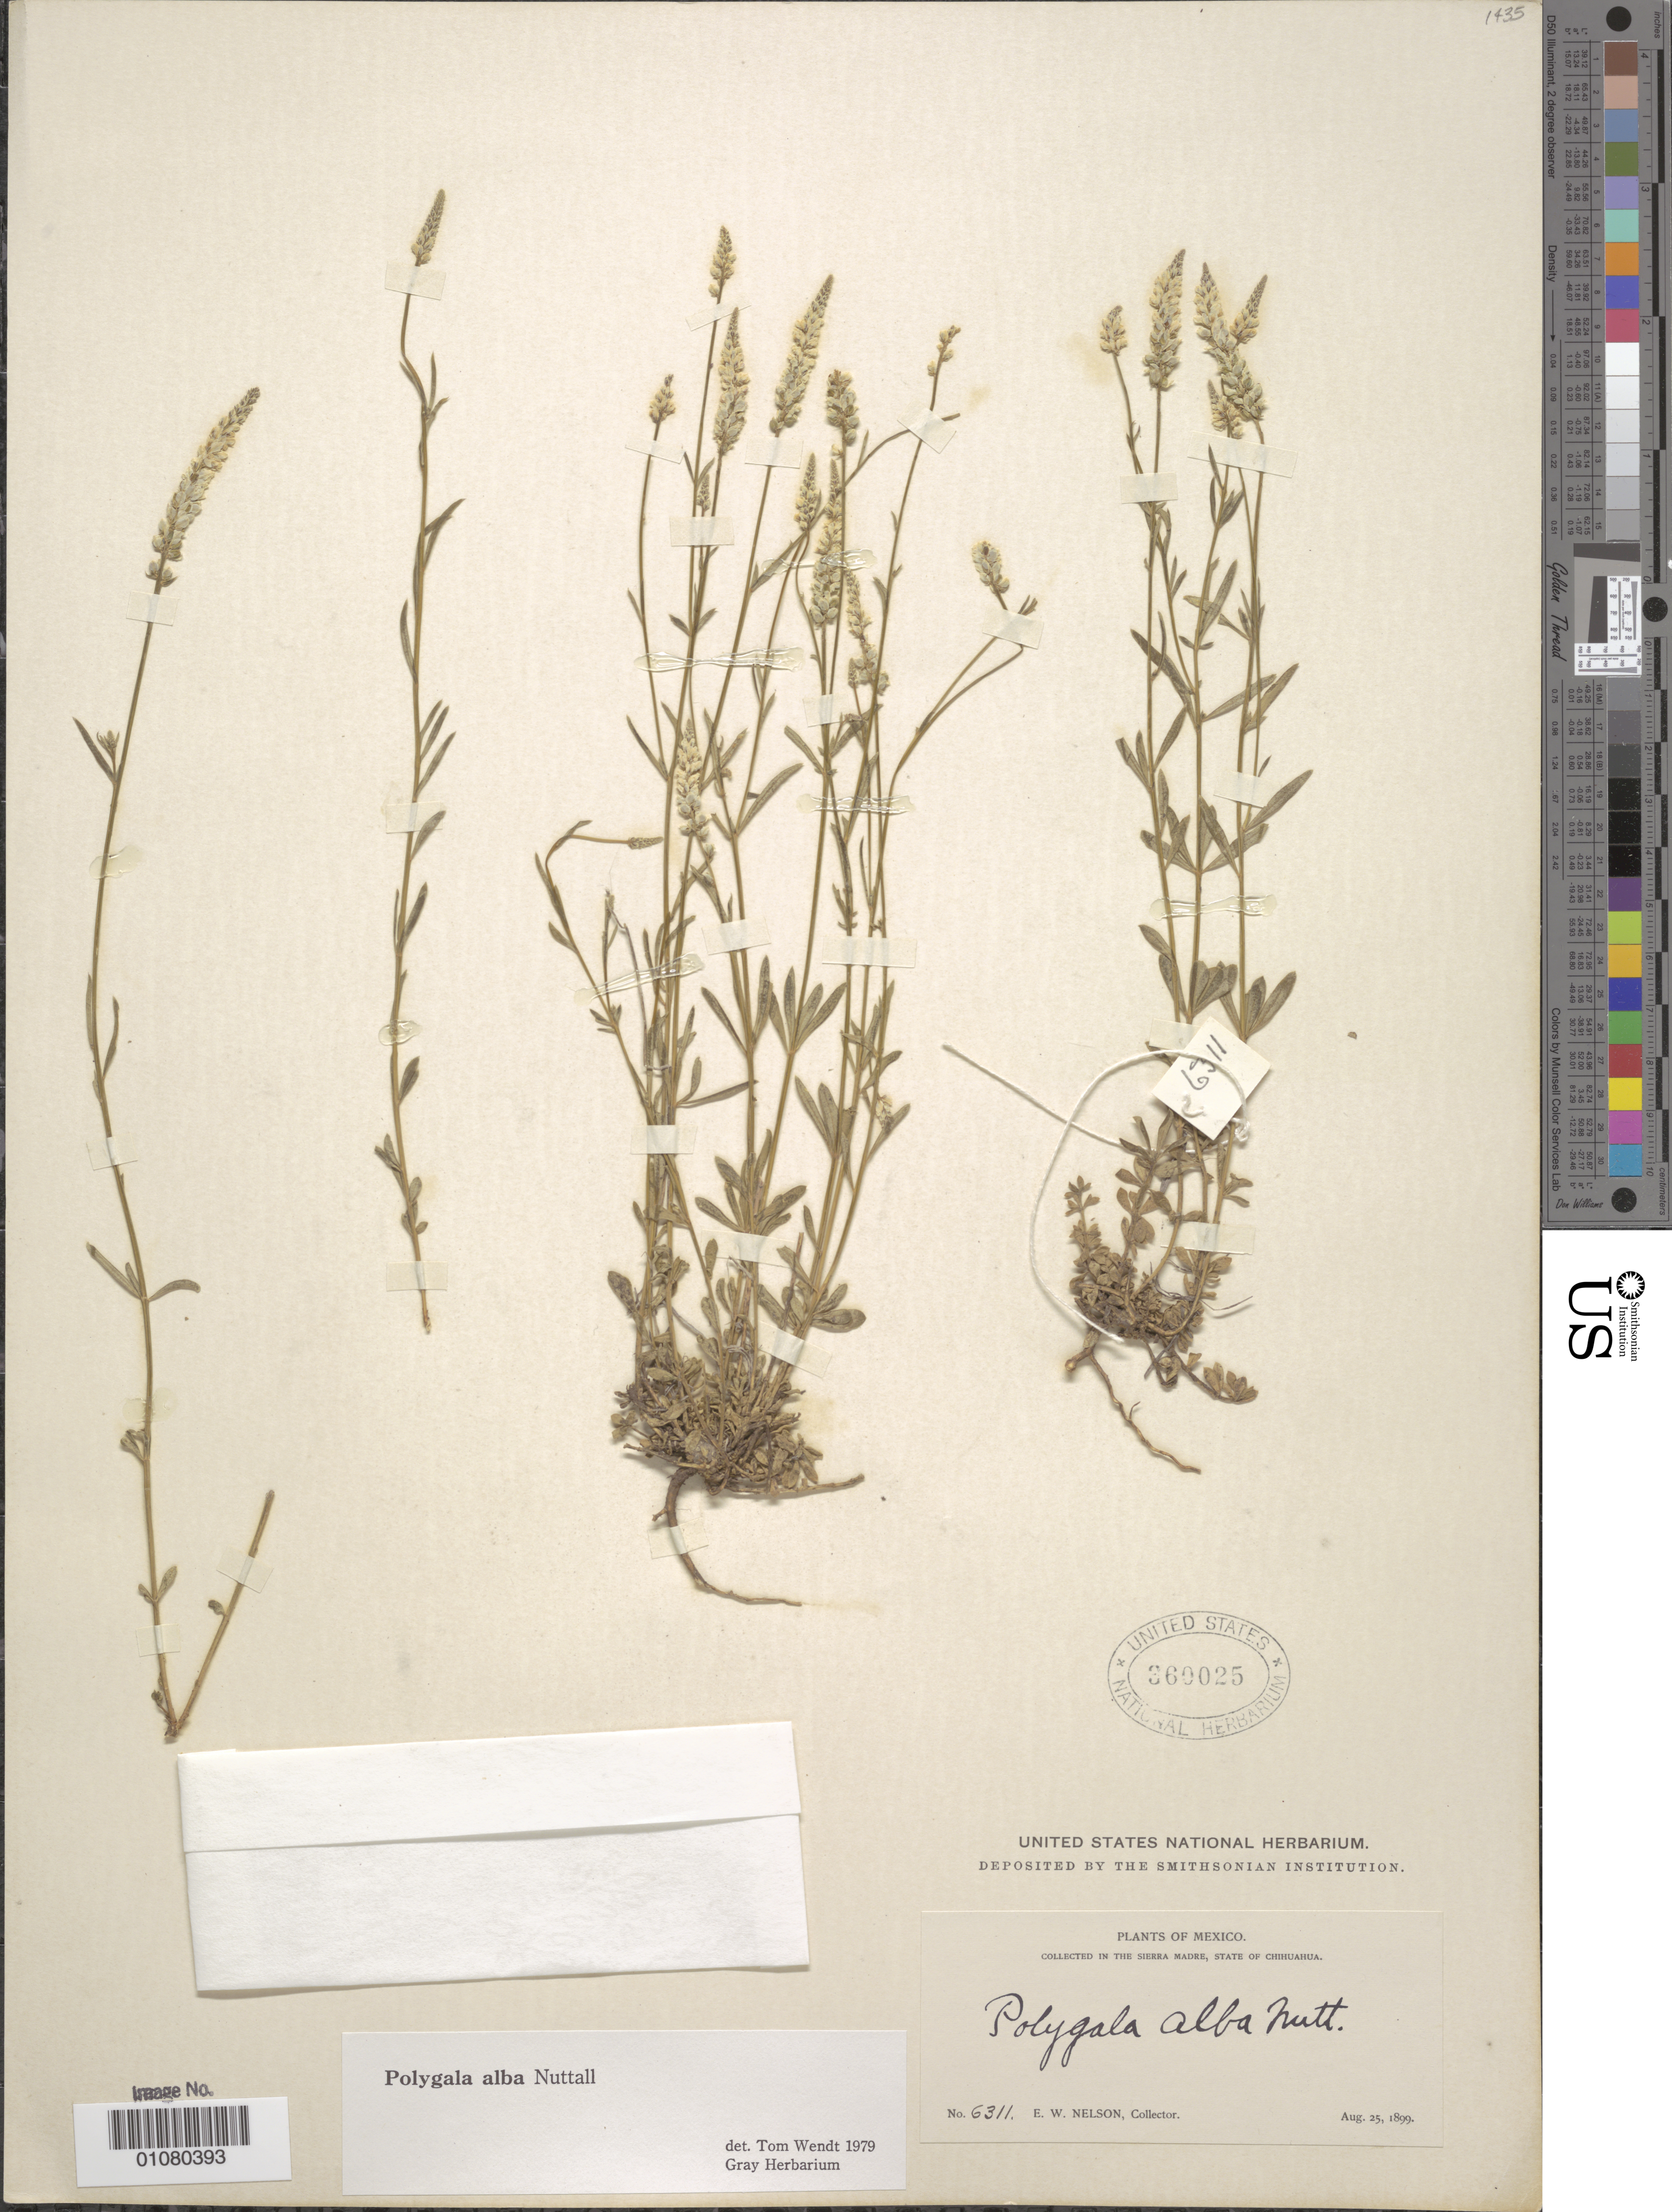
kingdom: Plantae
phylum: Tracheophyta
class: Magnoliopsida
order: Fabales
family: Polygalaceae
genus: Polygala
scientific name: Polygala alba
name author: Nutt.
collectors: E. W. Nelson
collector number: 6311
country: Mexico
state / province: Chihuahua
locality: Sierra madre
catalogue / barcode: US 360025